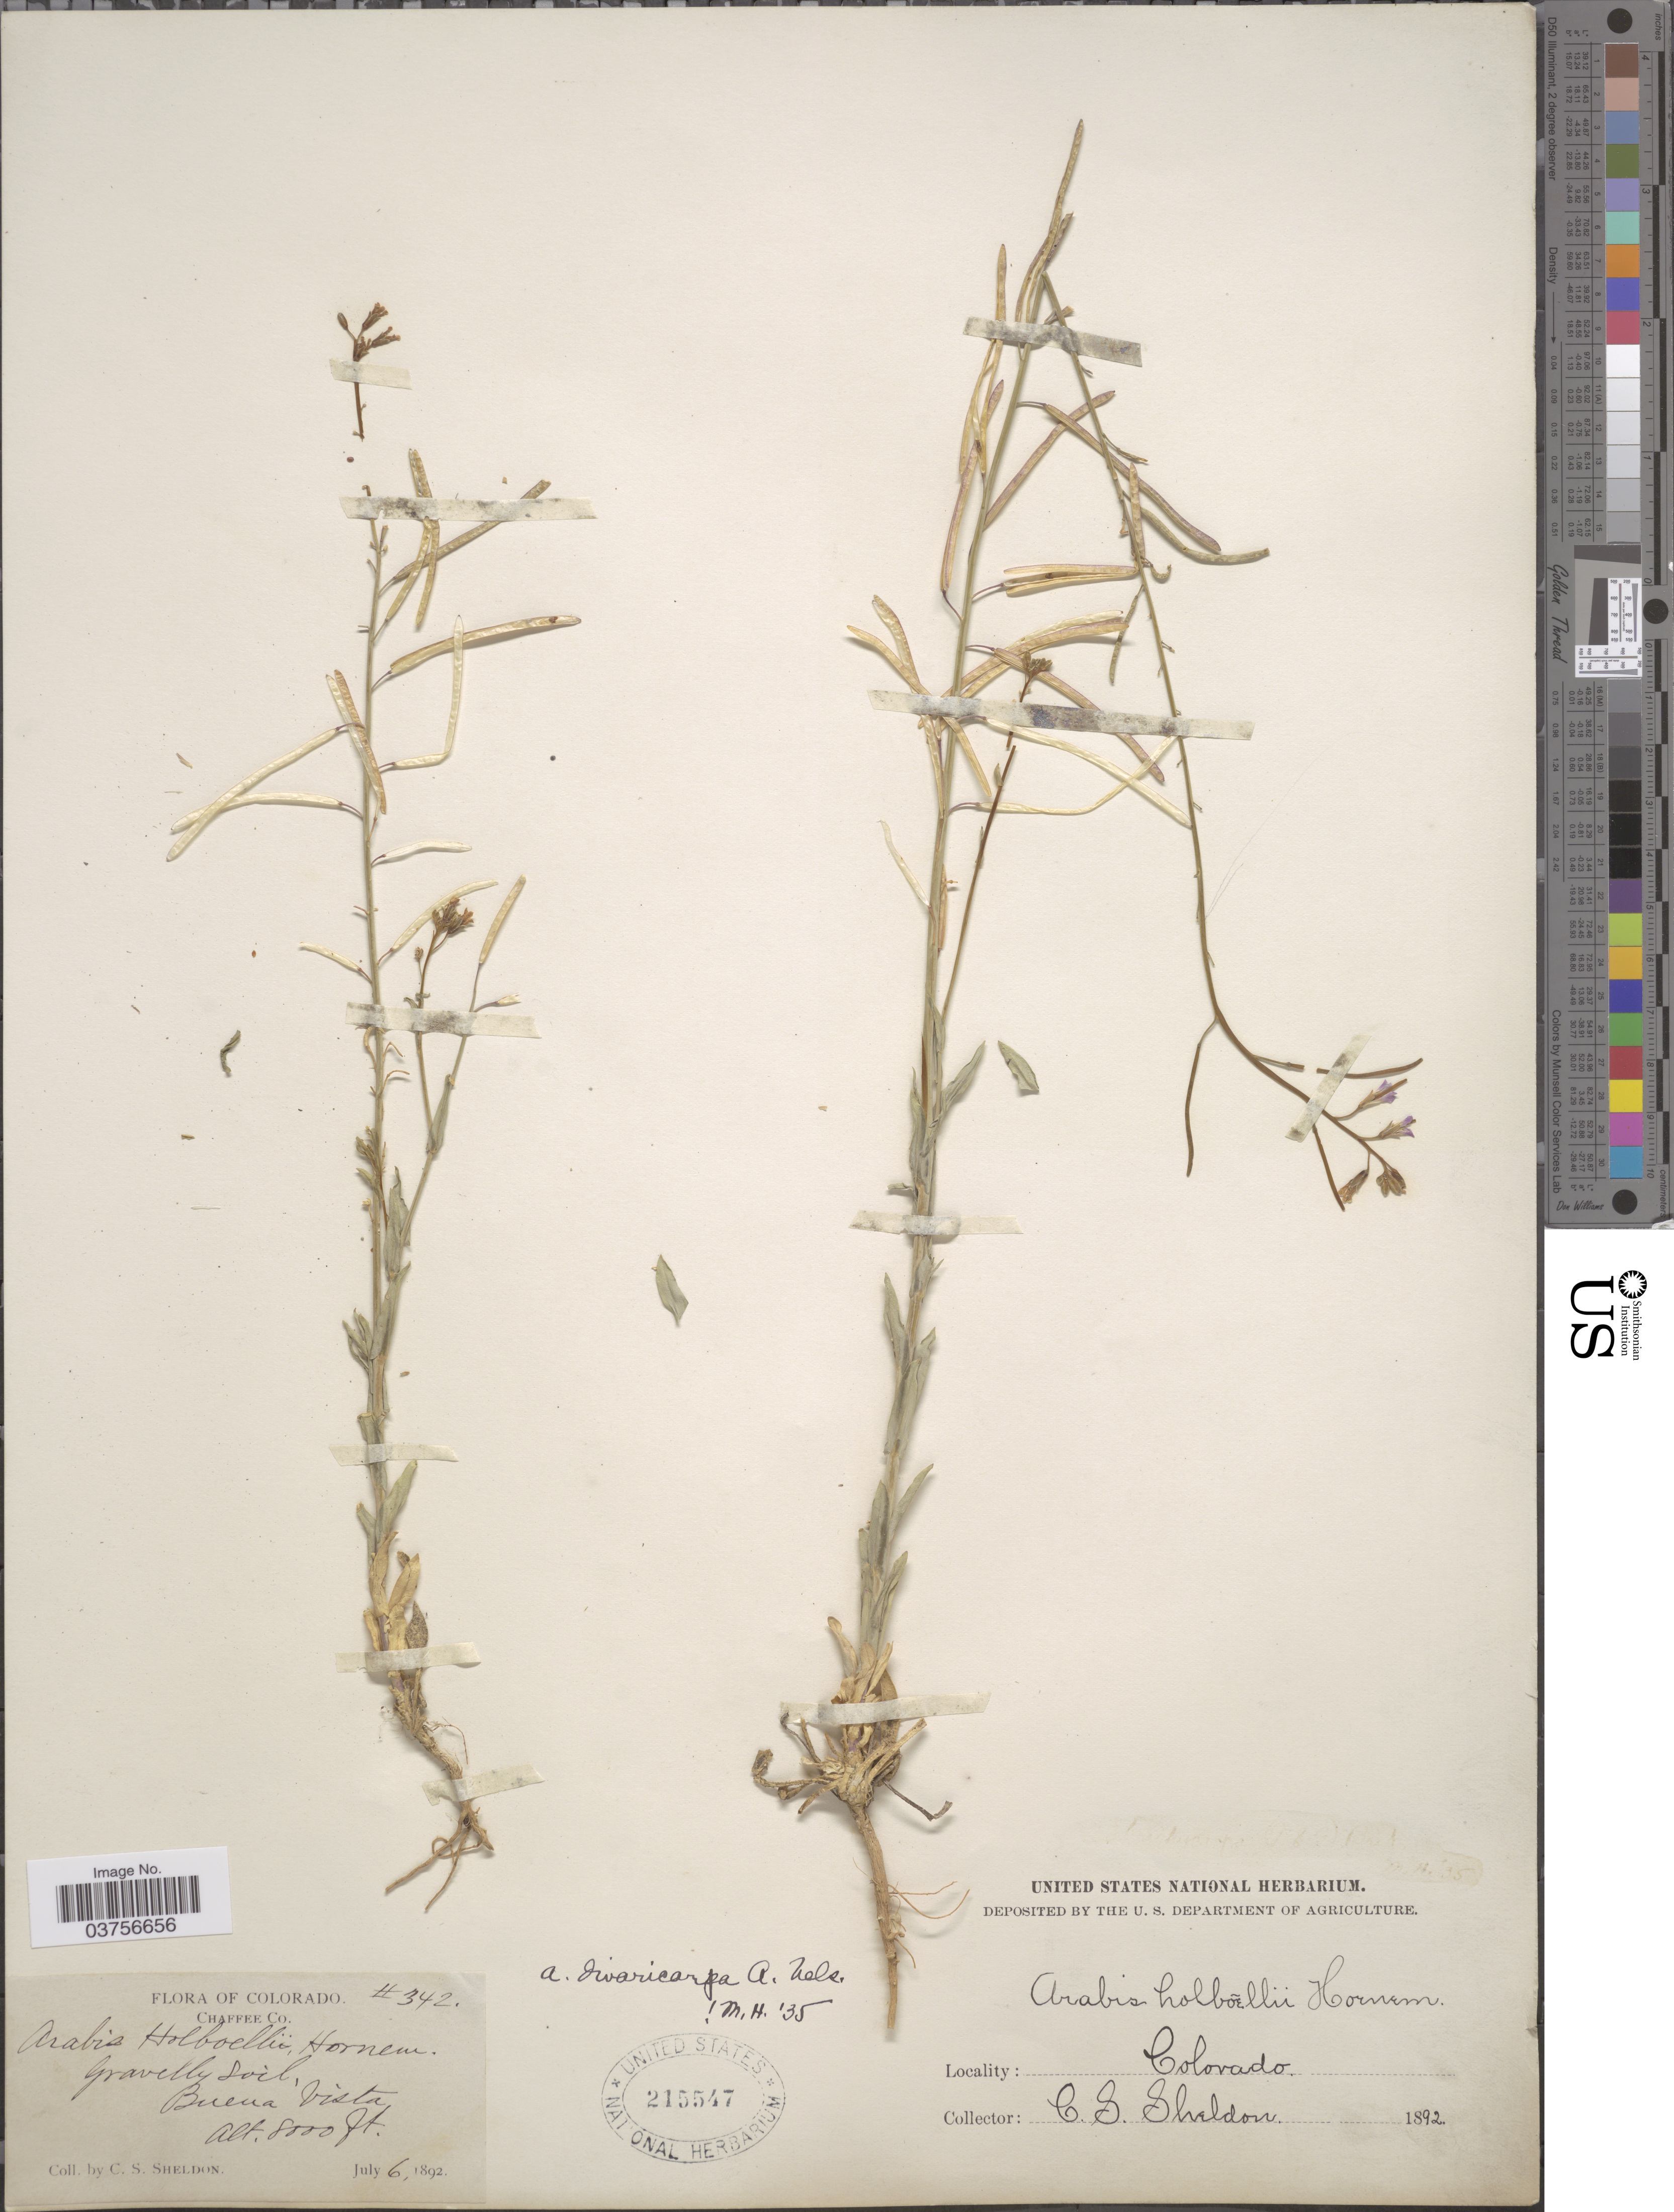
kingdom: Plantae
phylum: Tracheophyta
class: Magnoliopsida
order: Brassicales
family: Brassicaceae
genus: Arabis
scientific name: Arabis divaricarpa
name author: A. Nelson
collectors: C. S. Sheldon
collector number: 342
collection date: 1892-07-06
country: United States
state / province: Colorado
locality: Chaffee Co. Buena Vista.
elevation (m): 2438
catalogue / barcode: US 215547